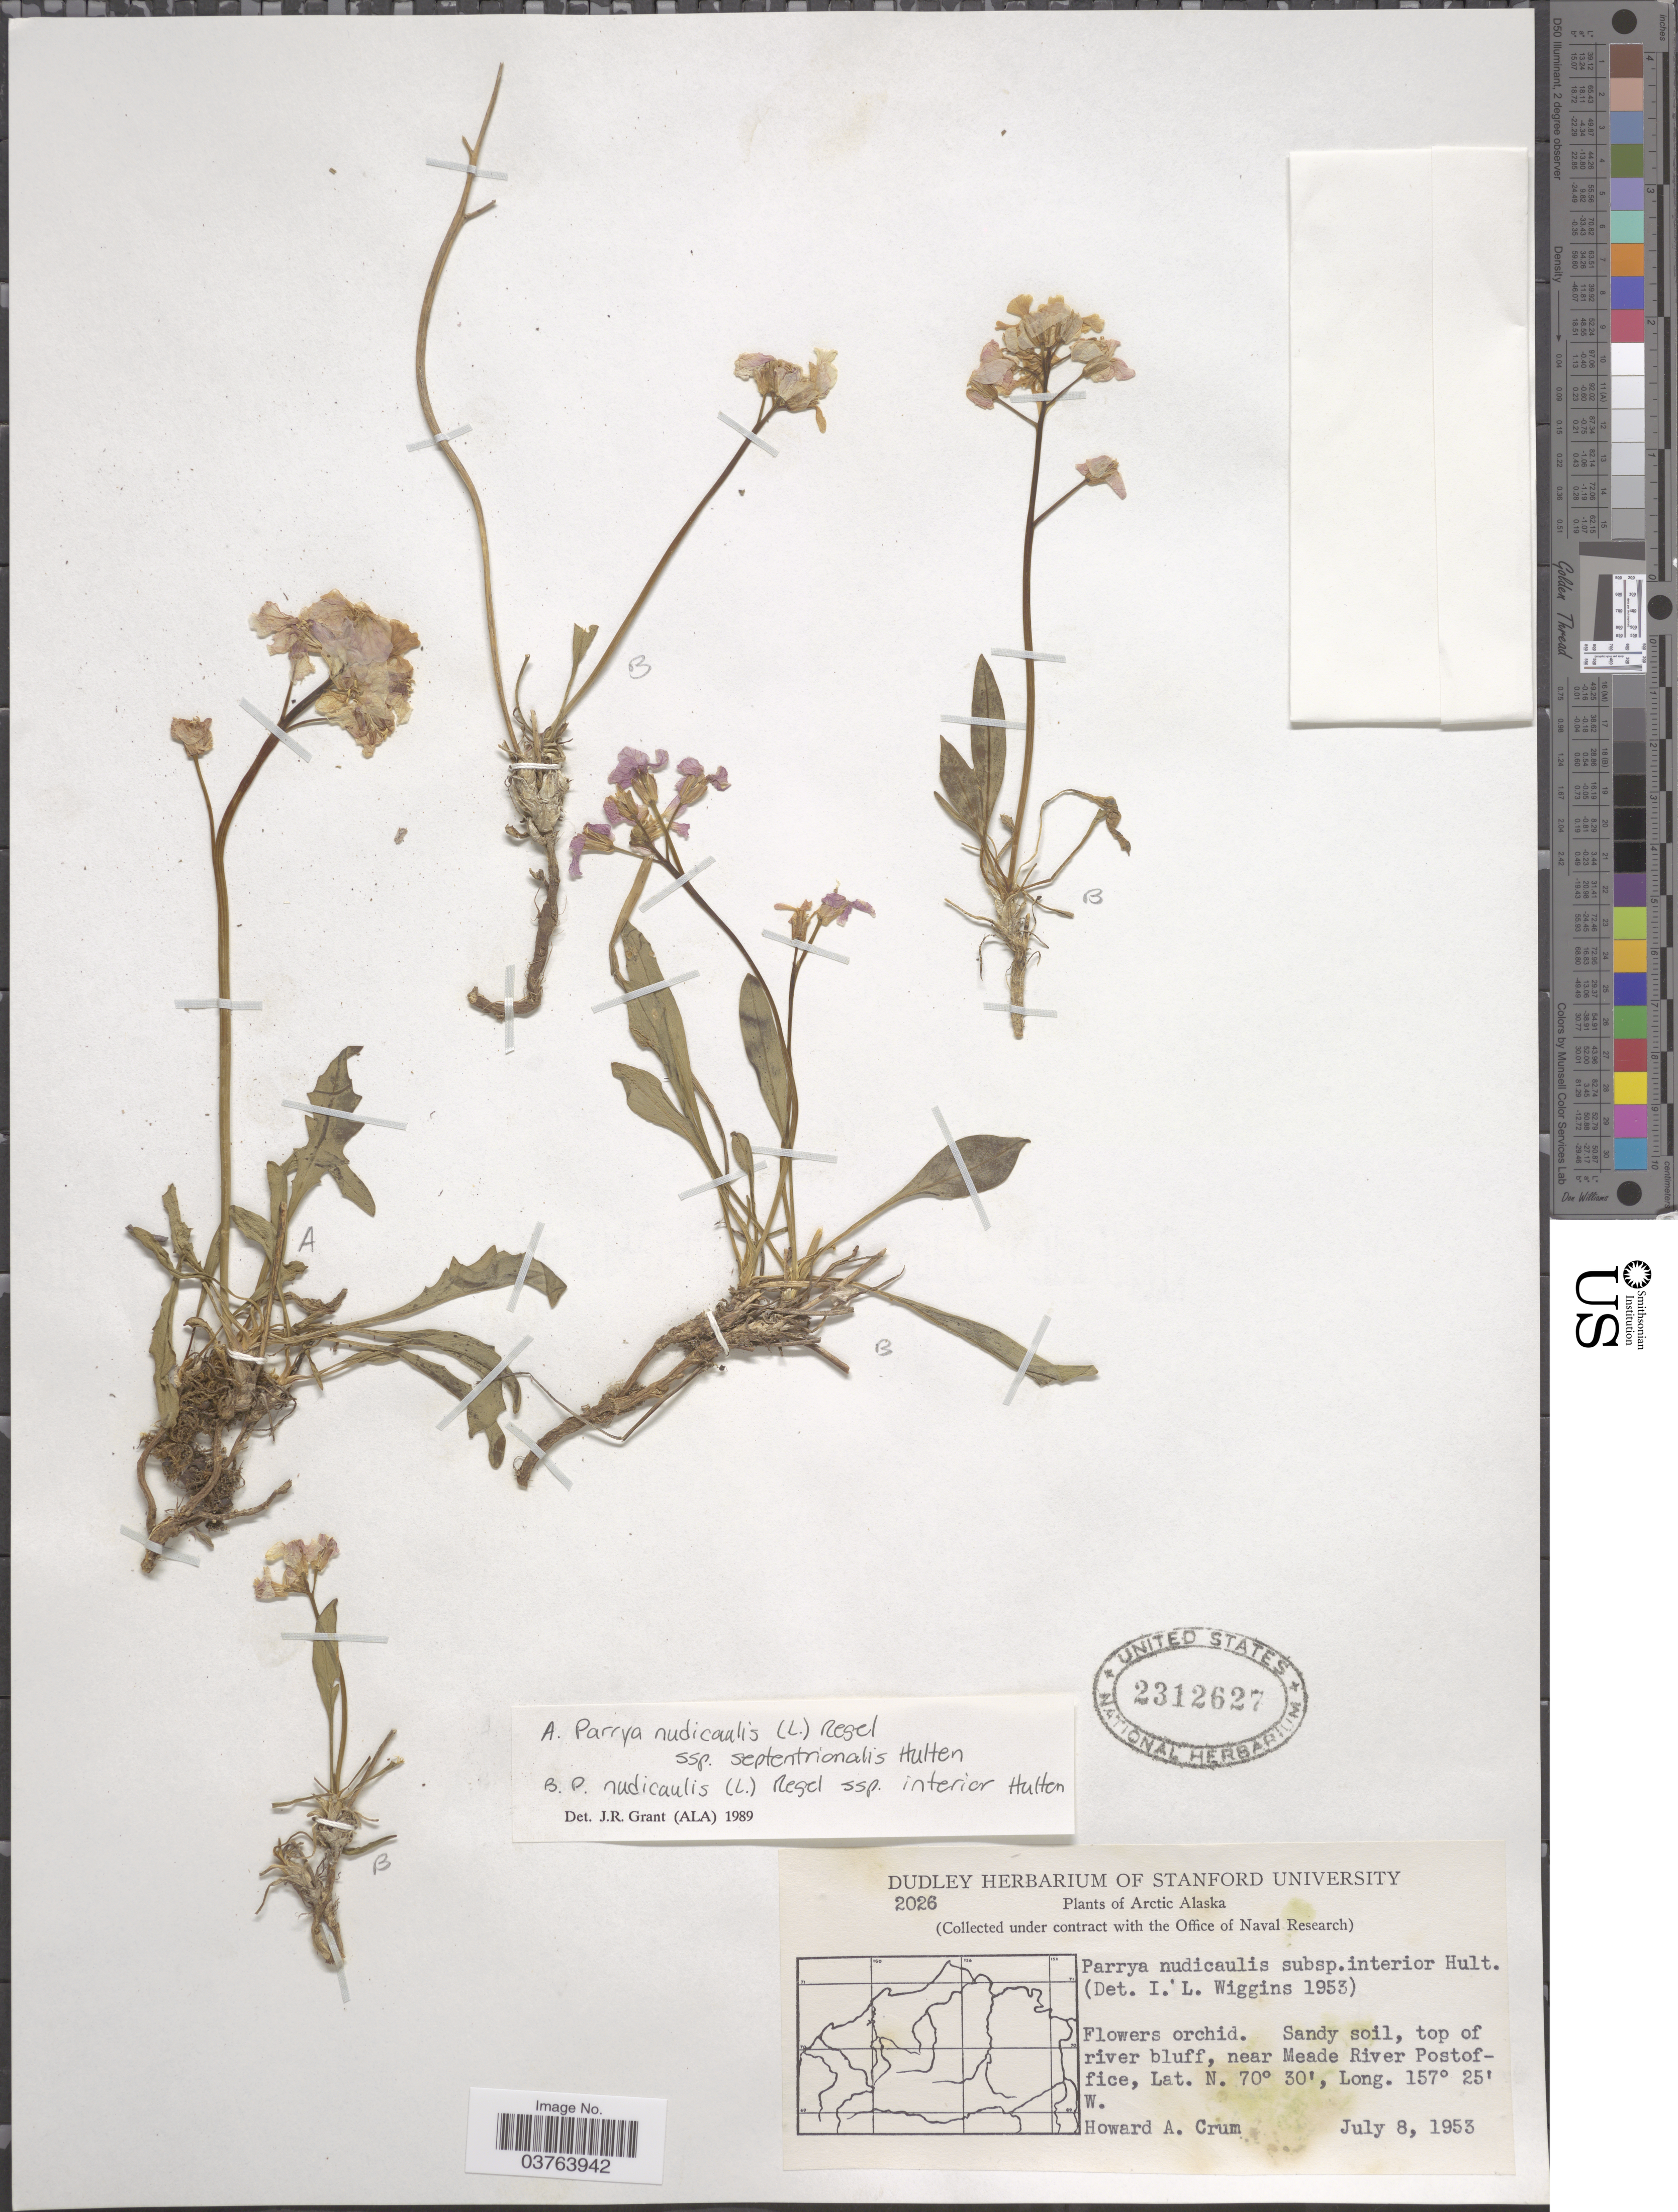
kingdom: Plantae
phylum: Tracheophyta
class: Magnoliopsida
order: Brassicales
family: Brassicaceae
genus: Parrya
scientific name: Parrya nudicaulis subsp. septentrionalis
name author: Hultén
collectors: H. A. Crum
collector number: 2026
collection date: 1953-07-08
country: United States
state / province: Alaska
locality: Arctic Alaska. Near Meade River Postoffice.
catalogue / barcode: US 2312627